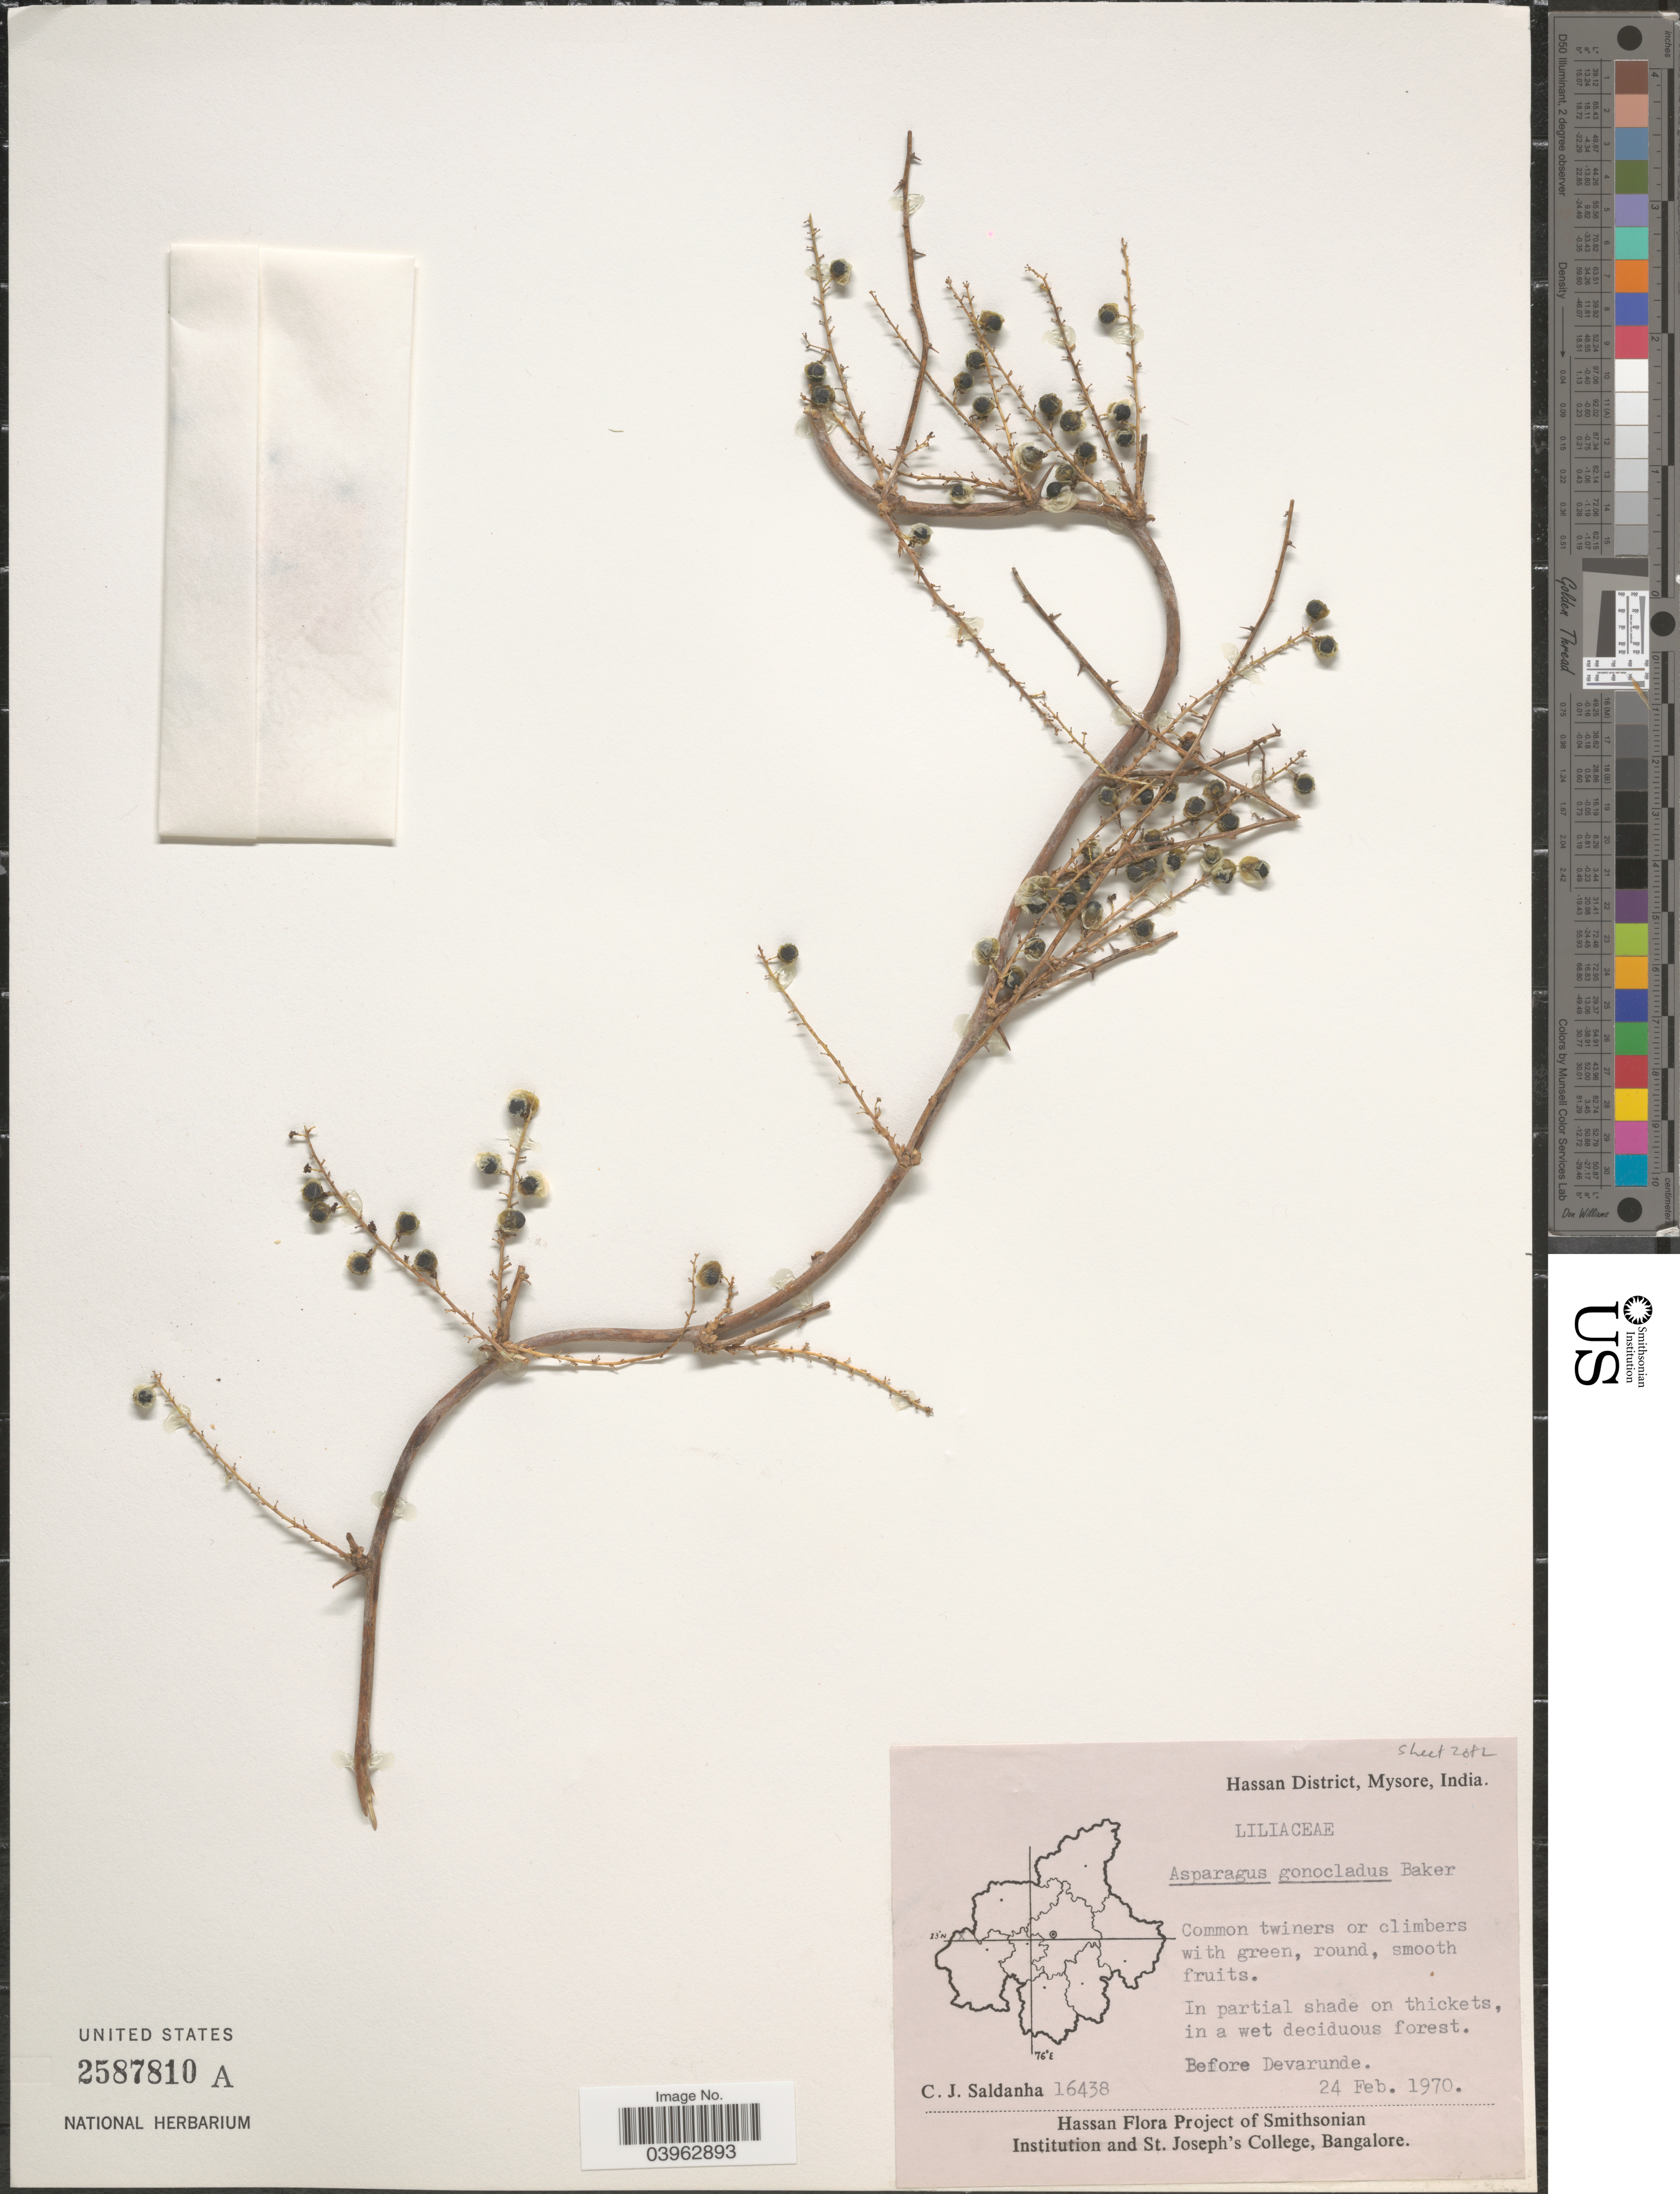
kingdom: Plantae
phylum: Tracheophyta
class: Liliopsida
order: Asparagales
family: Asparagaceae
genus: Asparagus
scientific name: Asparagus gonoclados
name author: Baker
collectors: C. J. Saldanha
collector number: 16438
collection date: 1970-02-24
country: India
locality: Hassan District, Mysore. Before Devarunde.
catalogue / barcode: US 2587810A